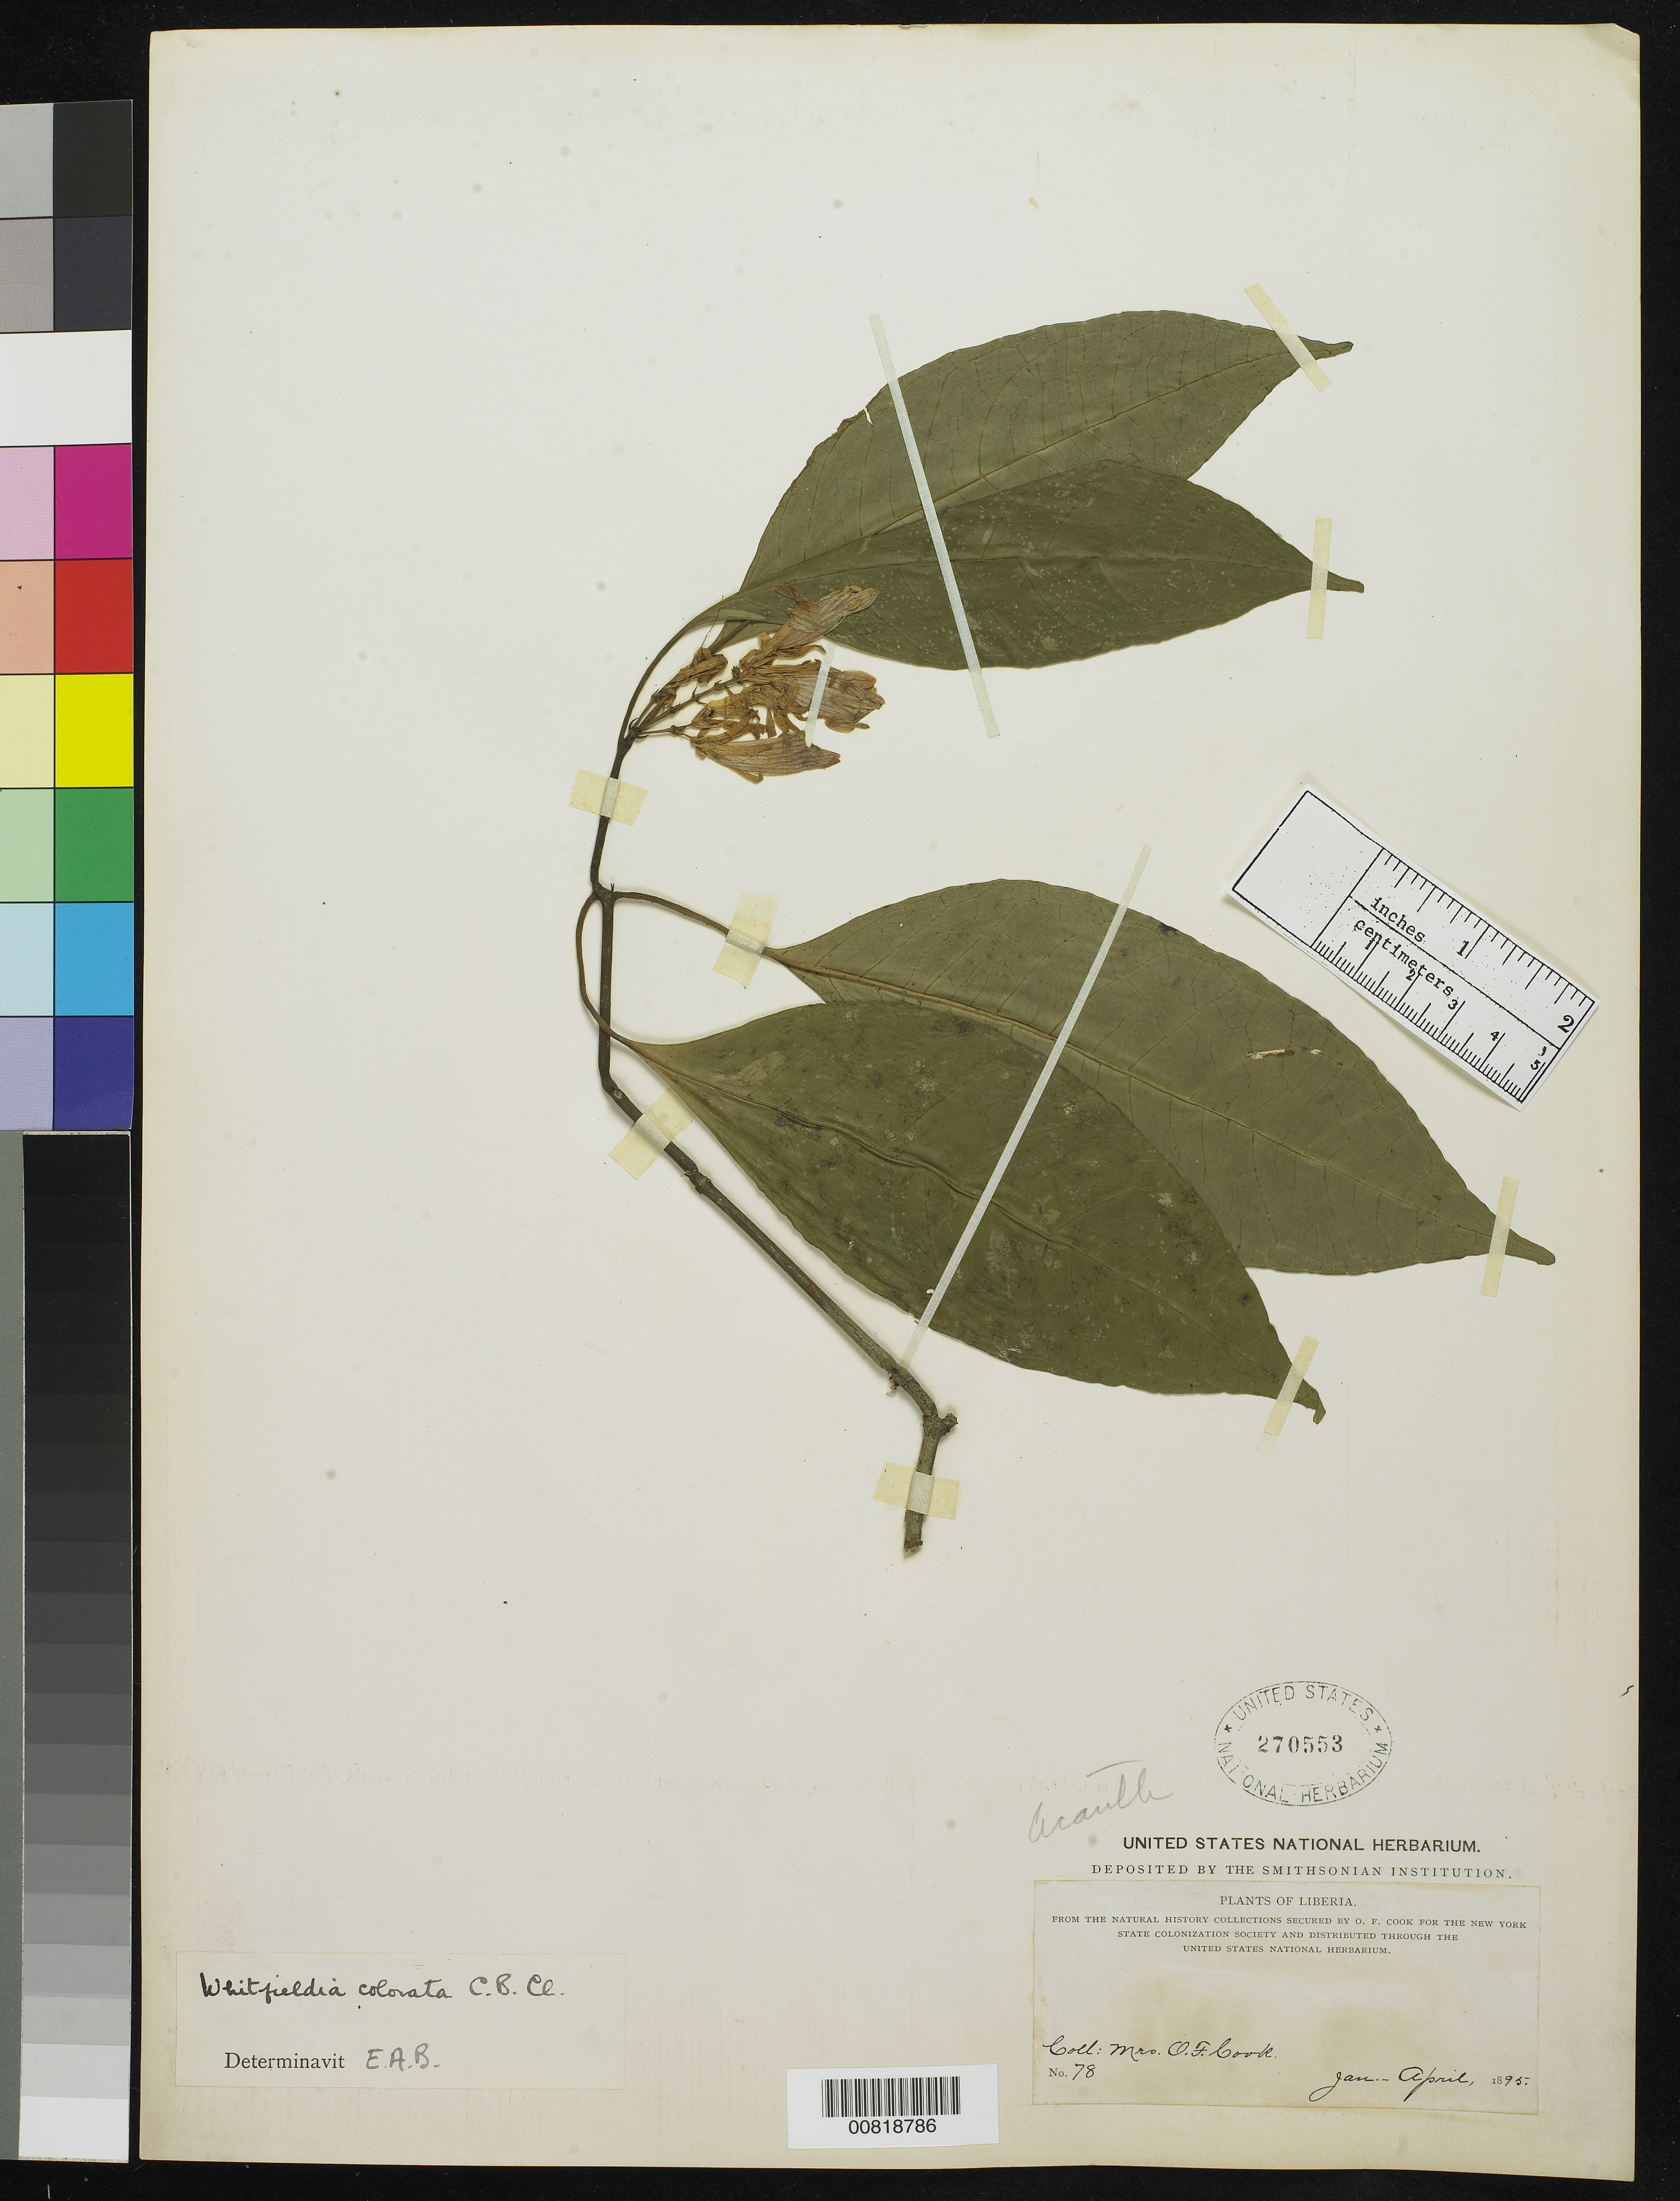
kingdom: Plantae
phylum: Tracheophyta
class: Magnoliopsida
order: Lamiales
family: Acanthaceae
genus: Whitfieldia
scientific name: Whitfieldia colorata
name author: Stapf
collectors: Alice C. Cook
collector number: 78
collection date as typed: Jan 1895 to -- Apr 1895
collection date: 1895-01/1895-04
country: Liberia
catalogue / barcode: US 270553